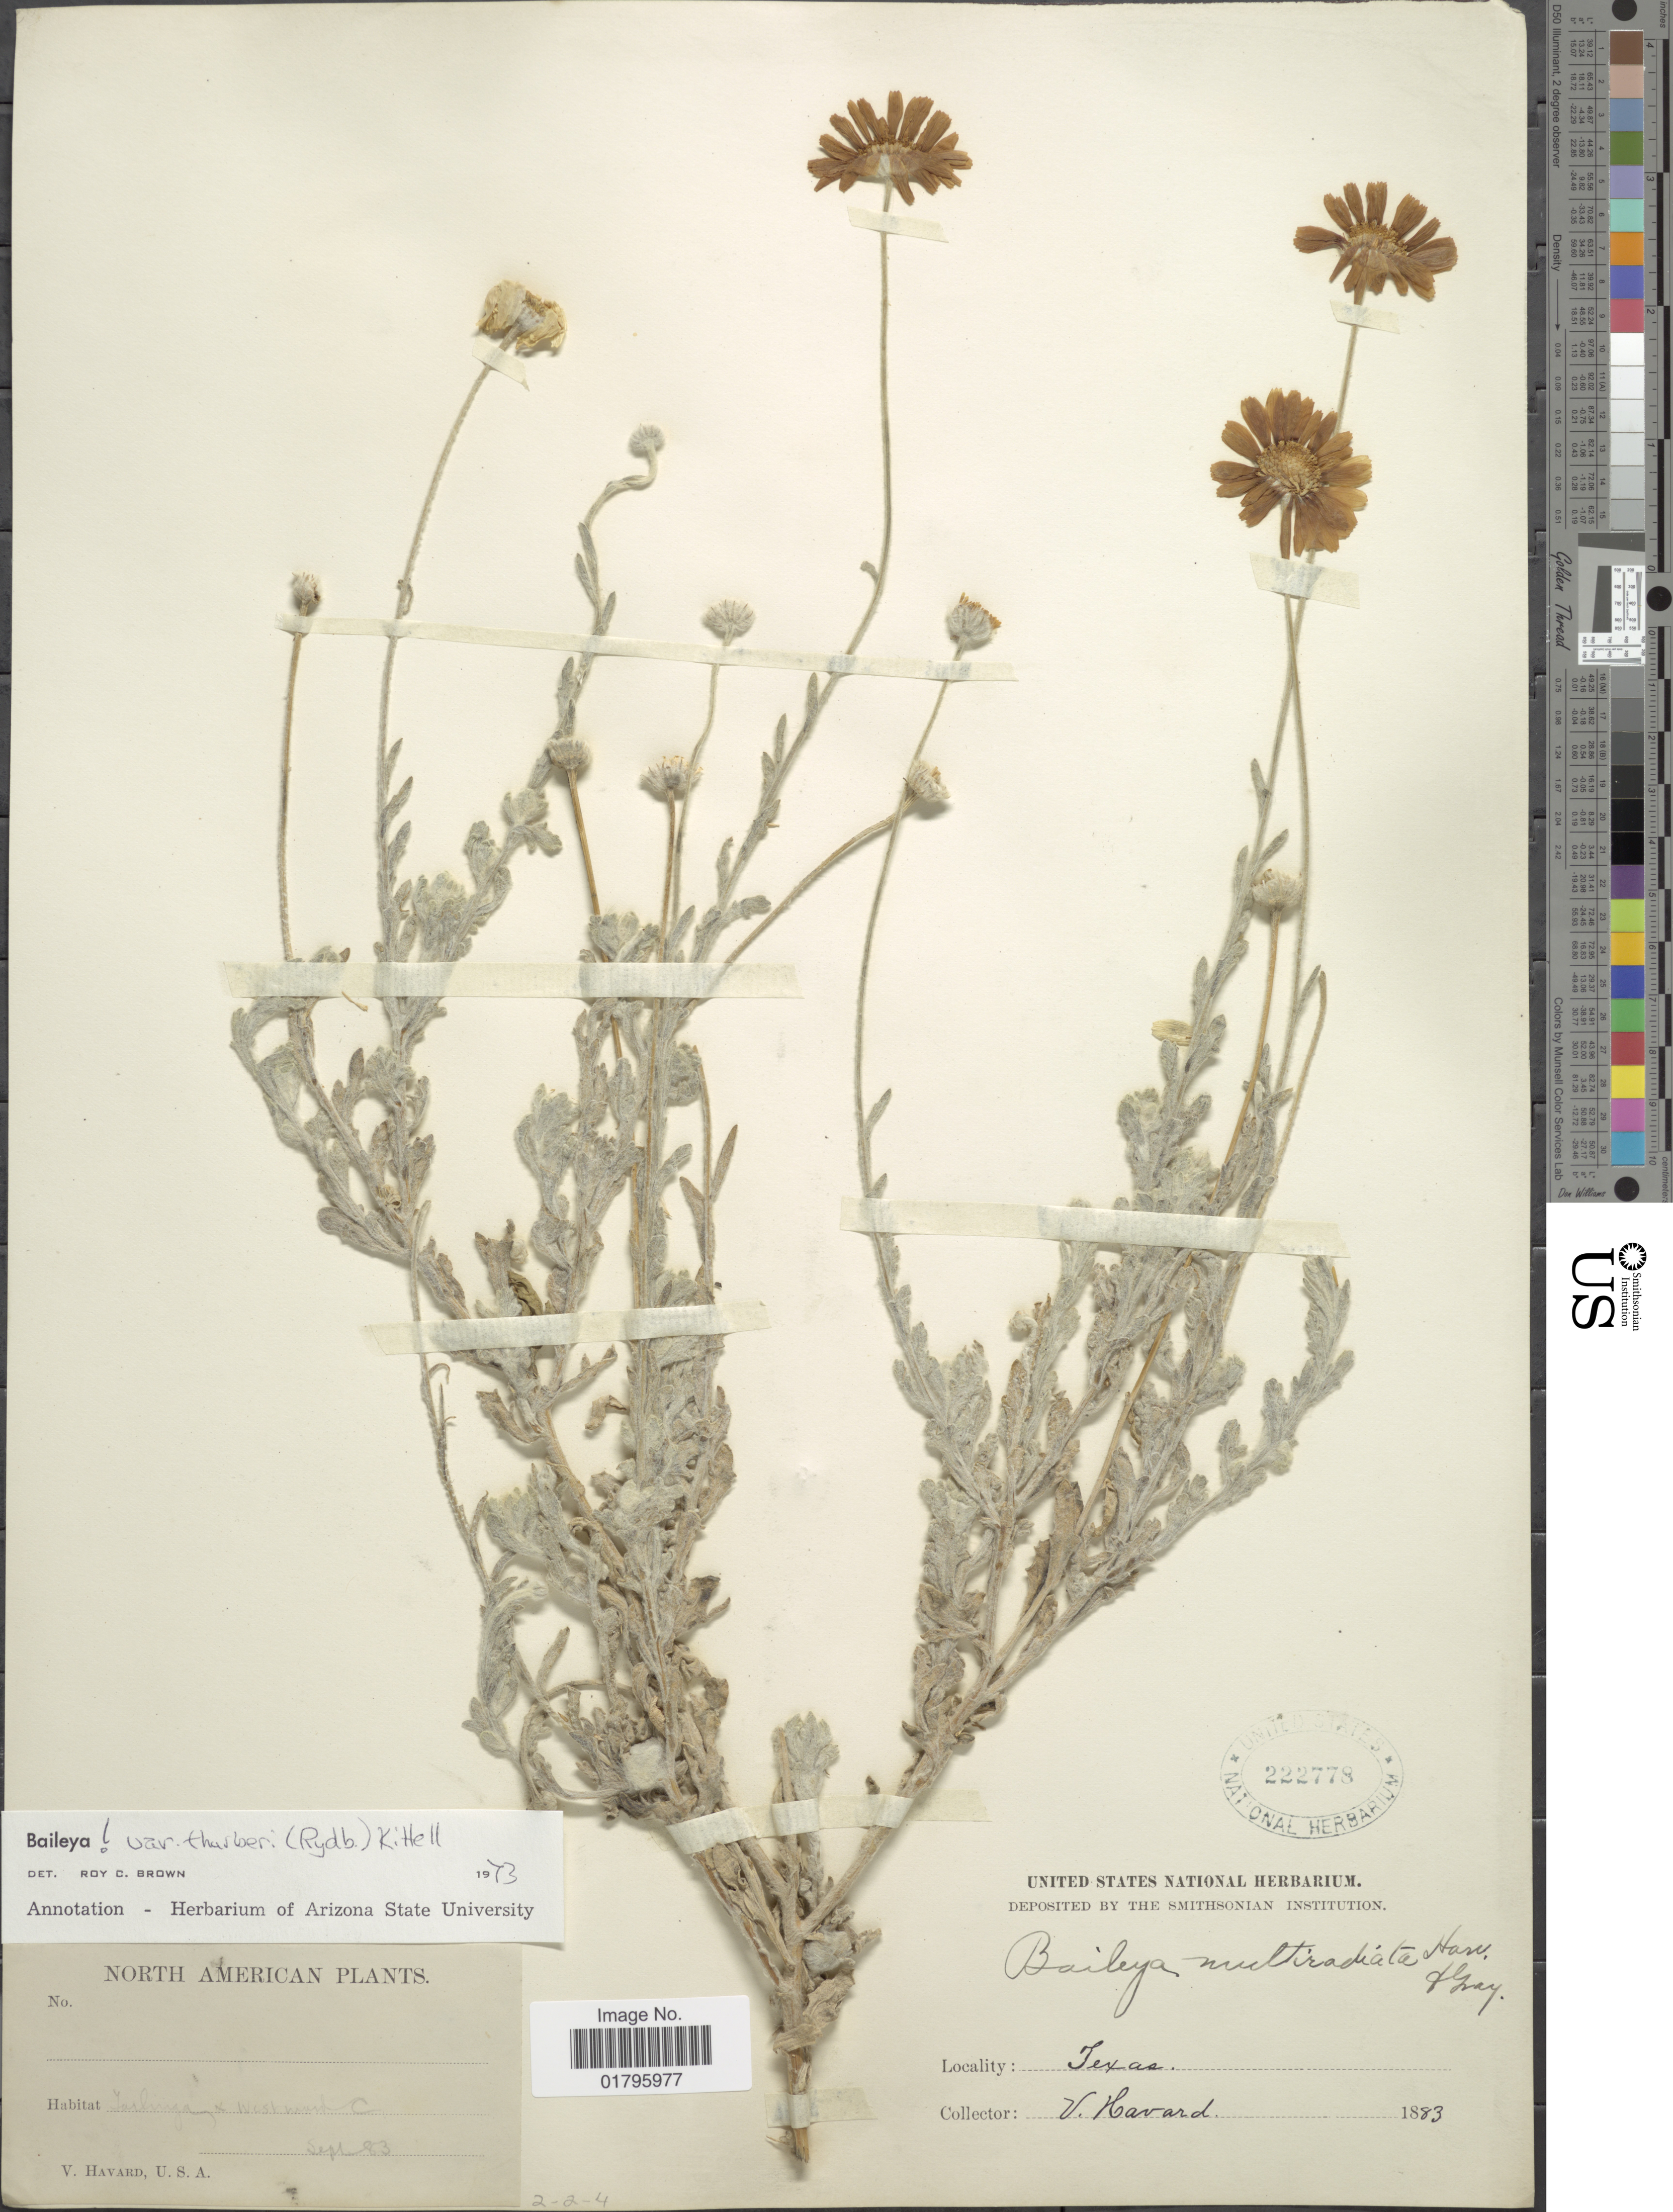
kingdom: Plantae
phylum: Tracheophyta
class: Magnoliopsida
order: Asterales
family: Asteraceae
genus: Baileya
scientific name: Baileya multiradiata var. thurberi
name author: (Rydb.) Kittell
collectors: V. Harvard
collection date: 1883-09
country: United States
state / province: Texas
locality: Texas. Terlingua , west wash C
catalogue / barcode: US 222778